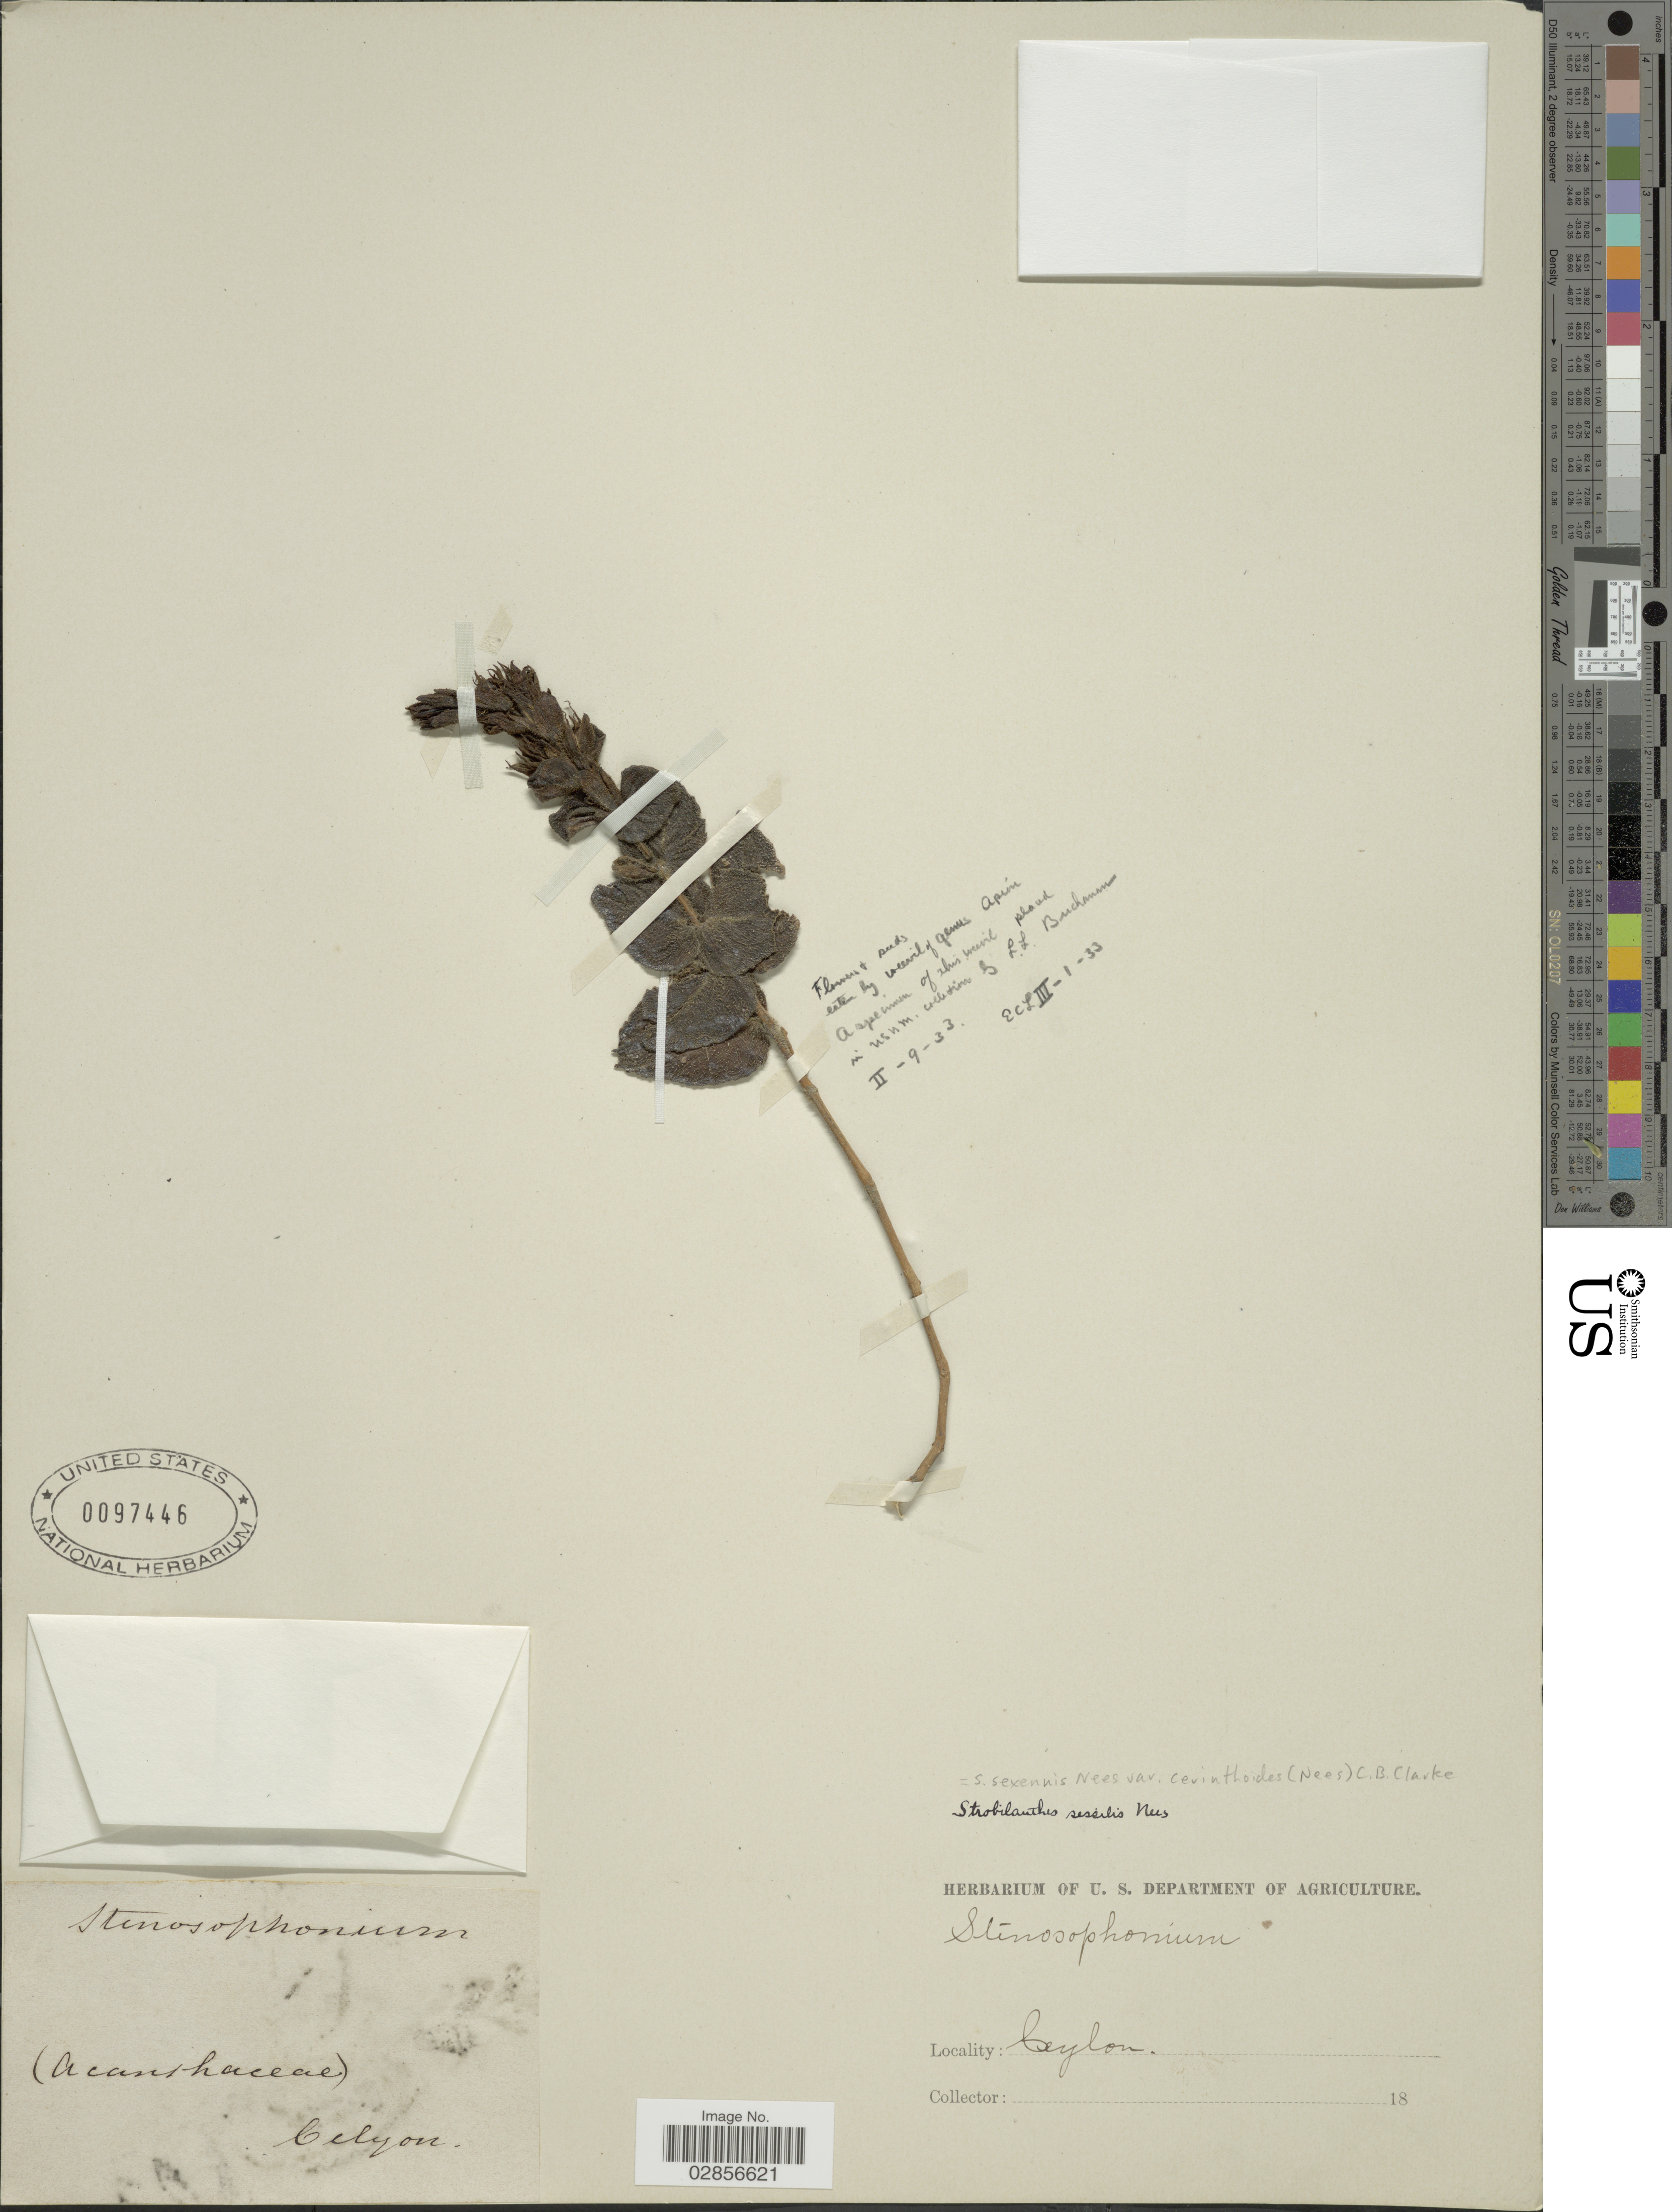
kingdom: Plantae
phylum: Tracheophyta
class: Magnoliopsida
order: Lamiales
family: Acanthaceae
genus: Strobilanthes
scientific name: Strobilanthes sexennis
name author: Bedd.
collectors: ex herb. U. S. Department of Agriculture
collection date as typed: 18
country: Sri Lanka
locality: Ceylon.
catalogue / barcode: US 97446